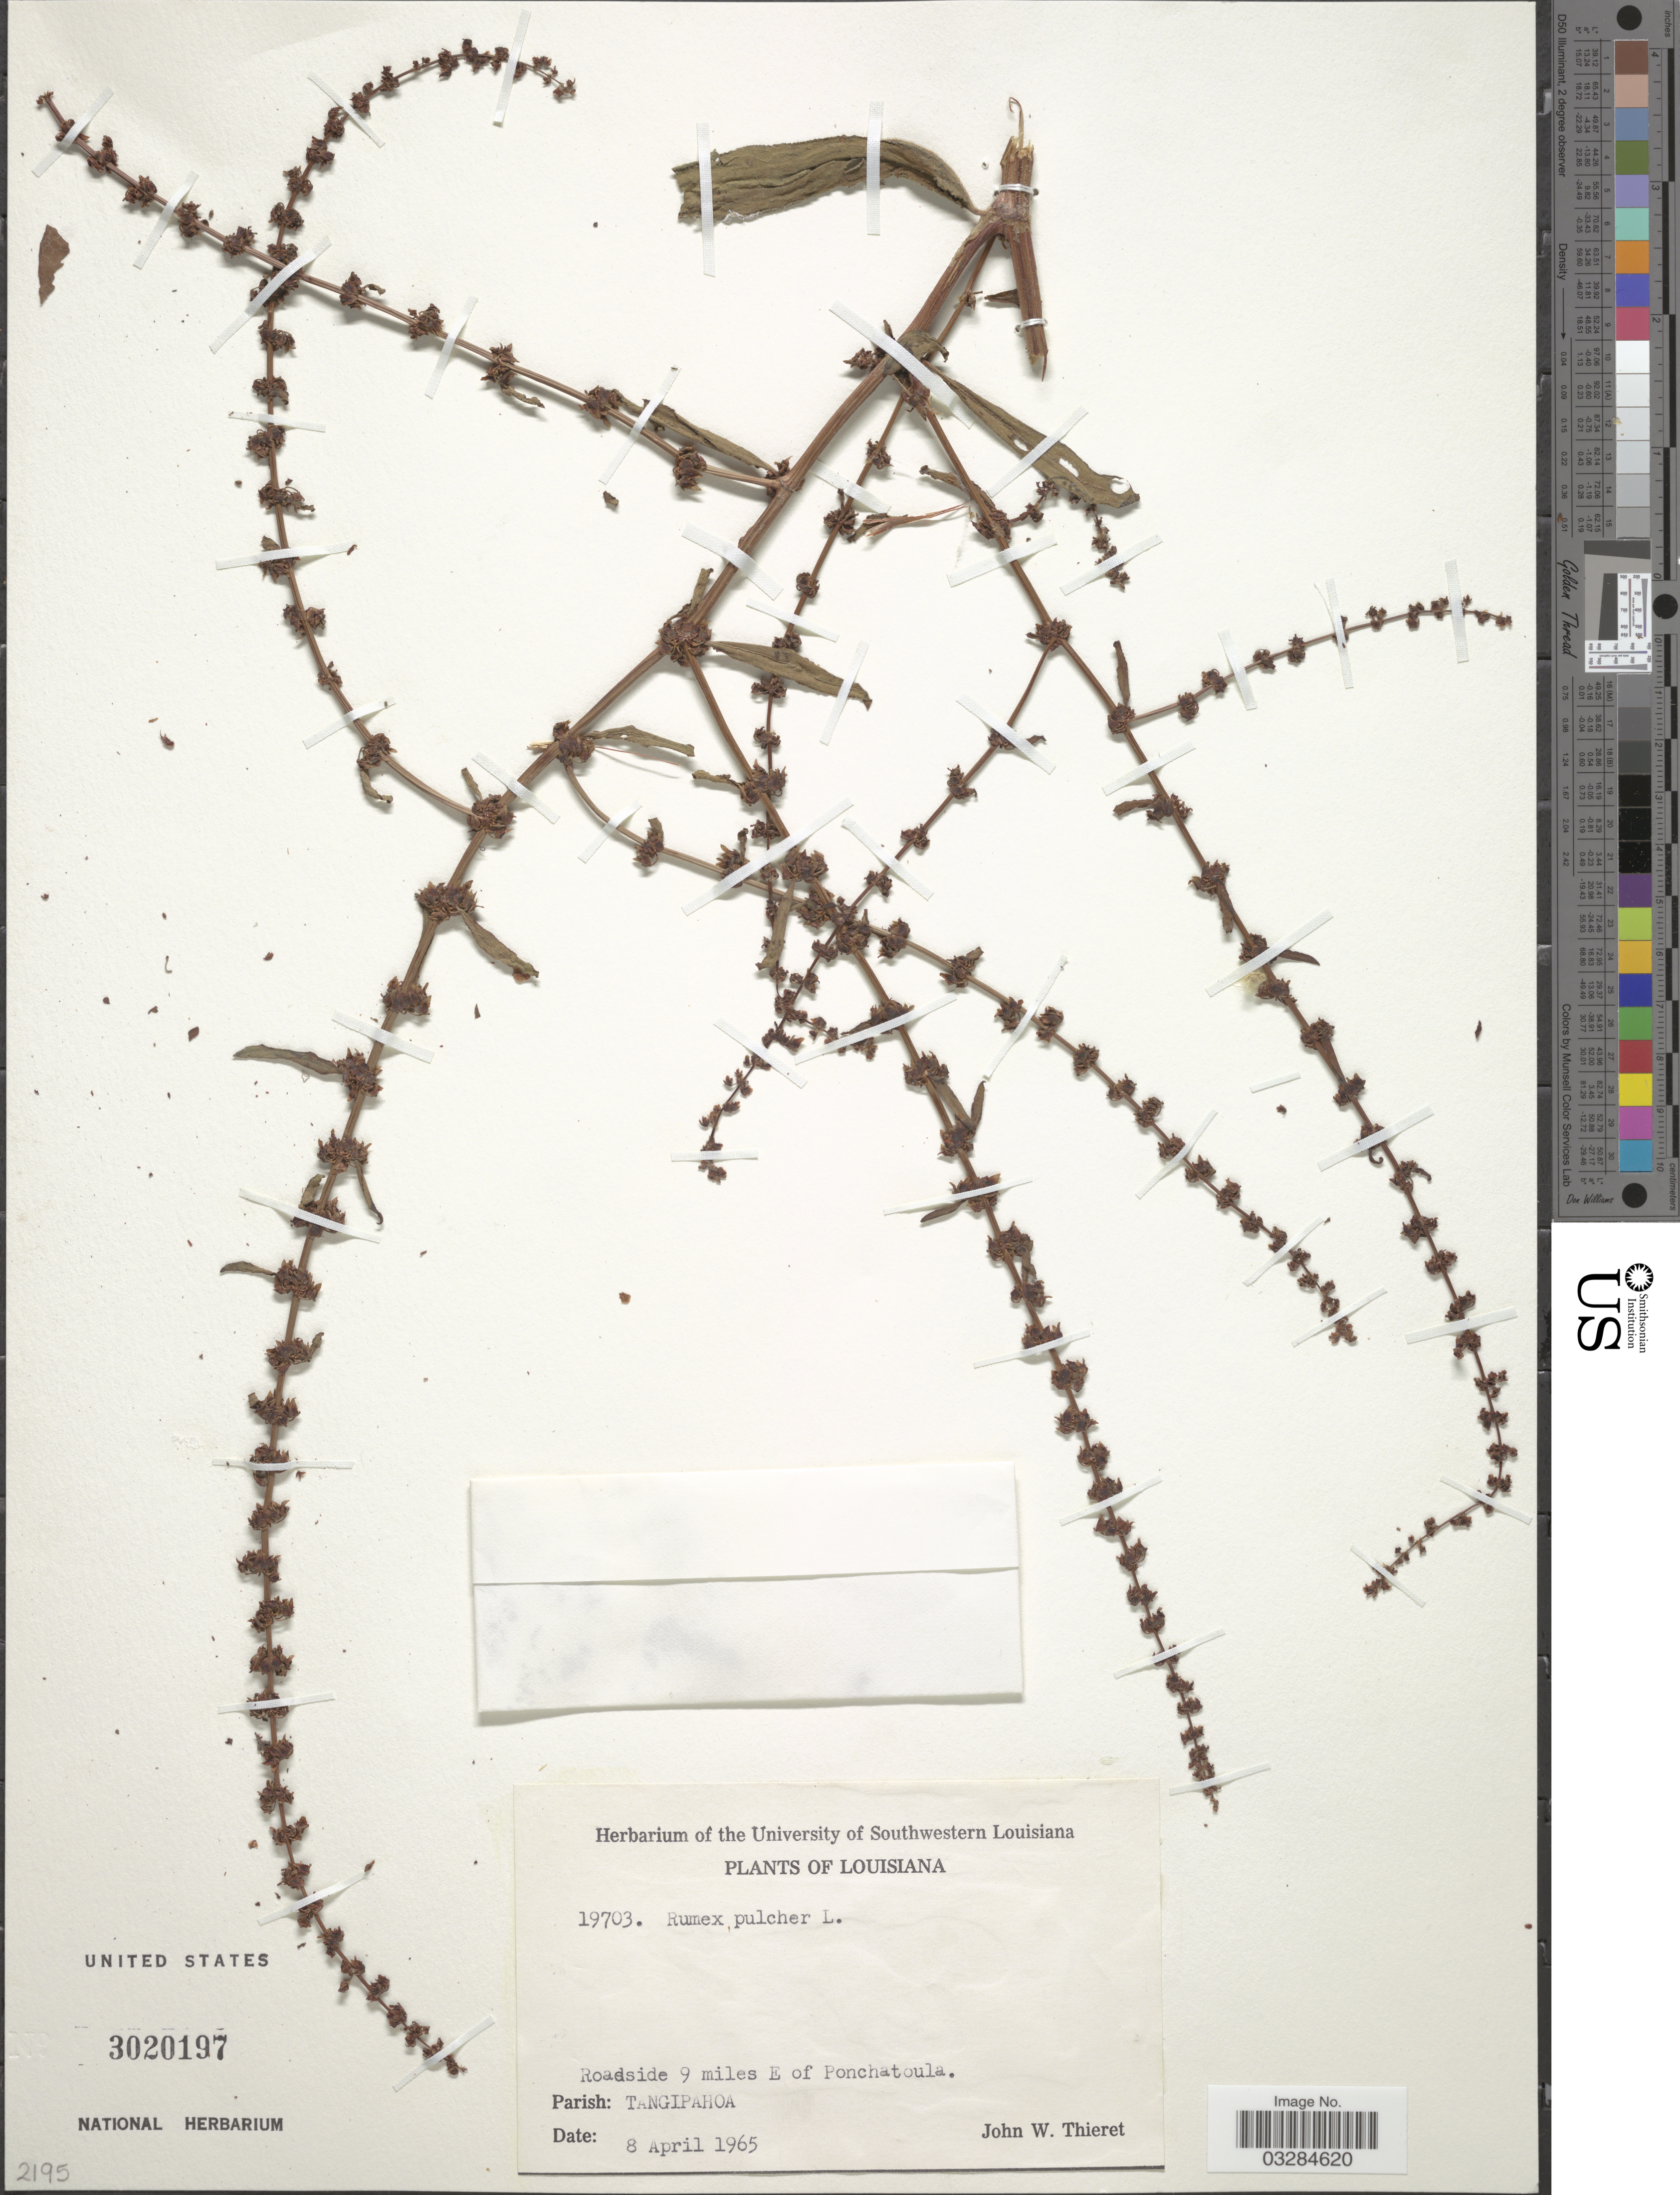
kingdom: Plantae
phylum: Tracheophyta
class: Magnoliopsida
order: Caryophyllales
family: Polygonaceae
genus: Rumex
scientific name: Rumex pulcher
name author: L.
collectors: J. W. Thieret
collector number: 19703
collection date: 1965-04-08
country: United States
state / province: Louisiana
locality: Roadside 9 miles E of Ponchatoula. Parish: Tangipahoa.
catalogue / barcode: US 3020197